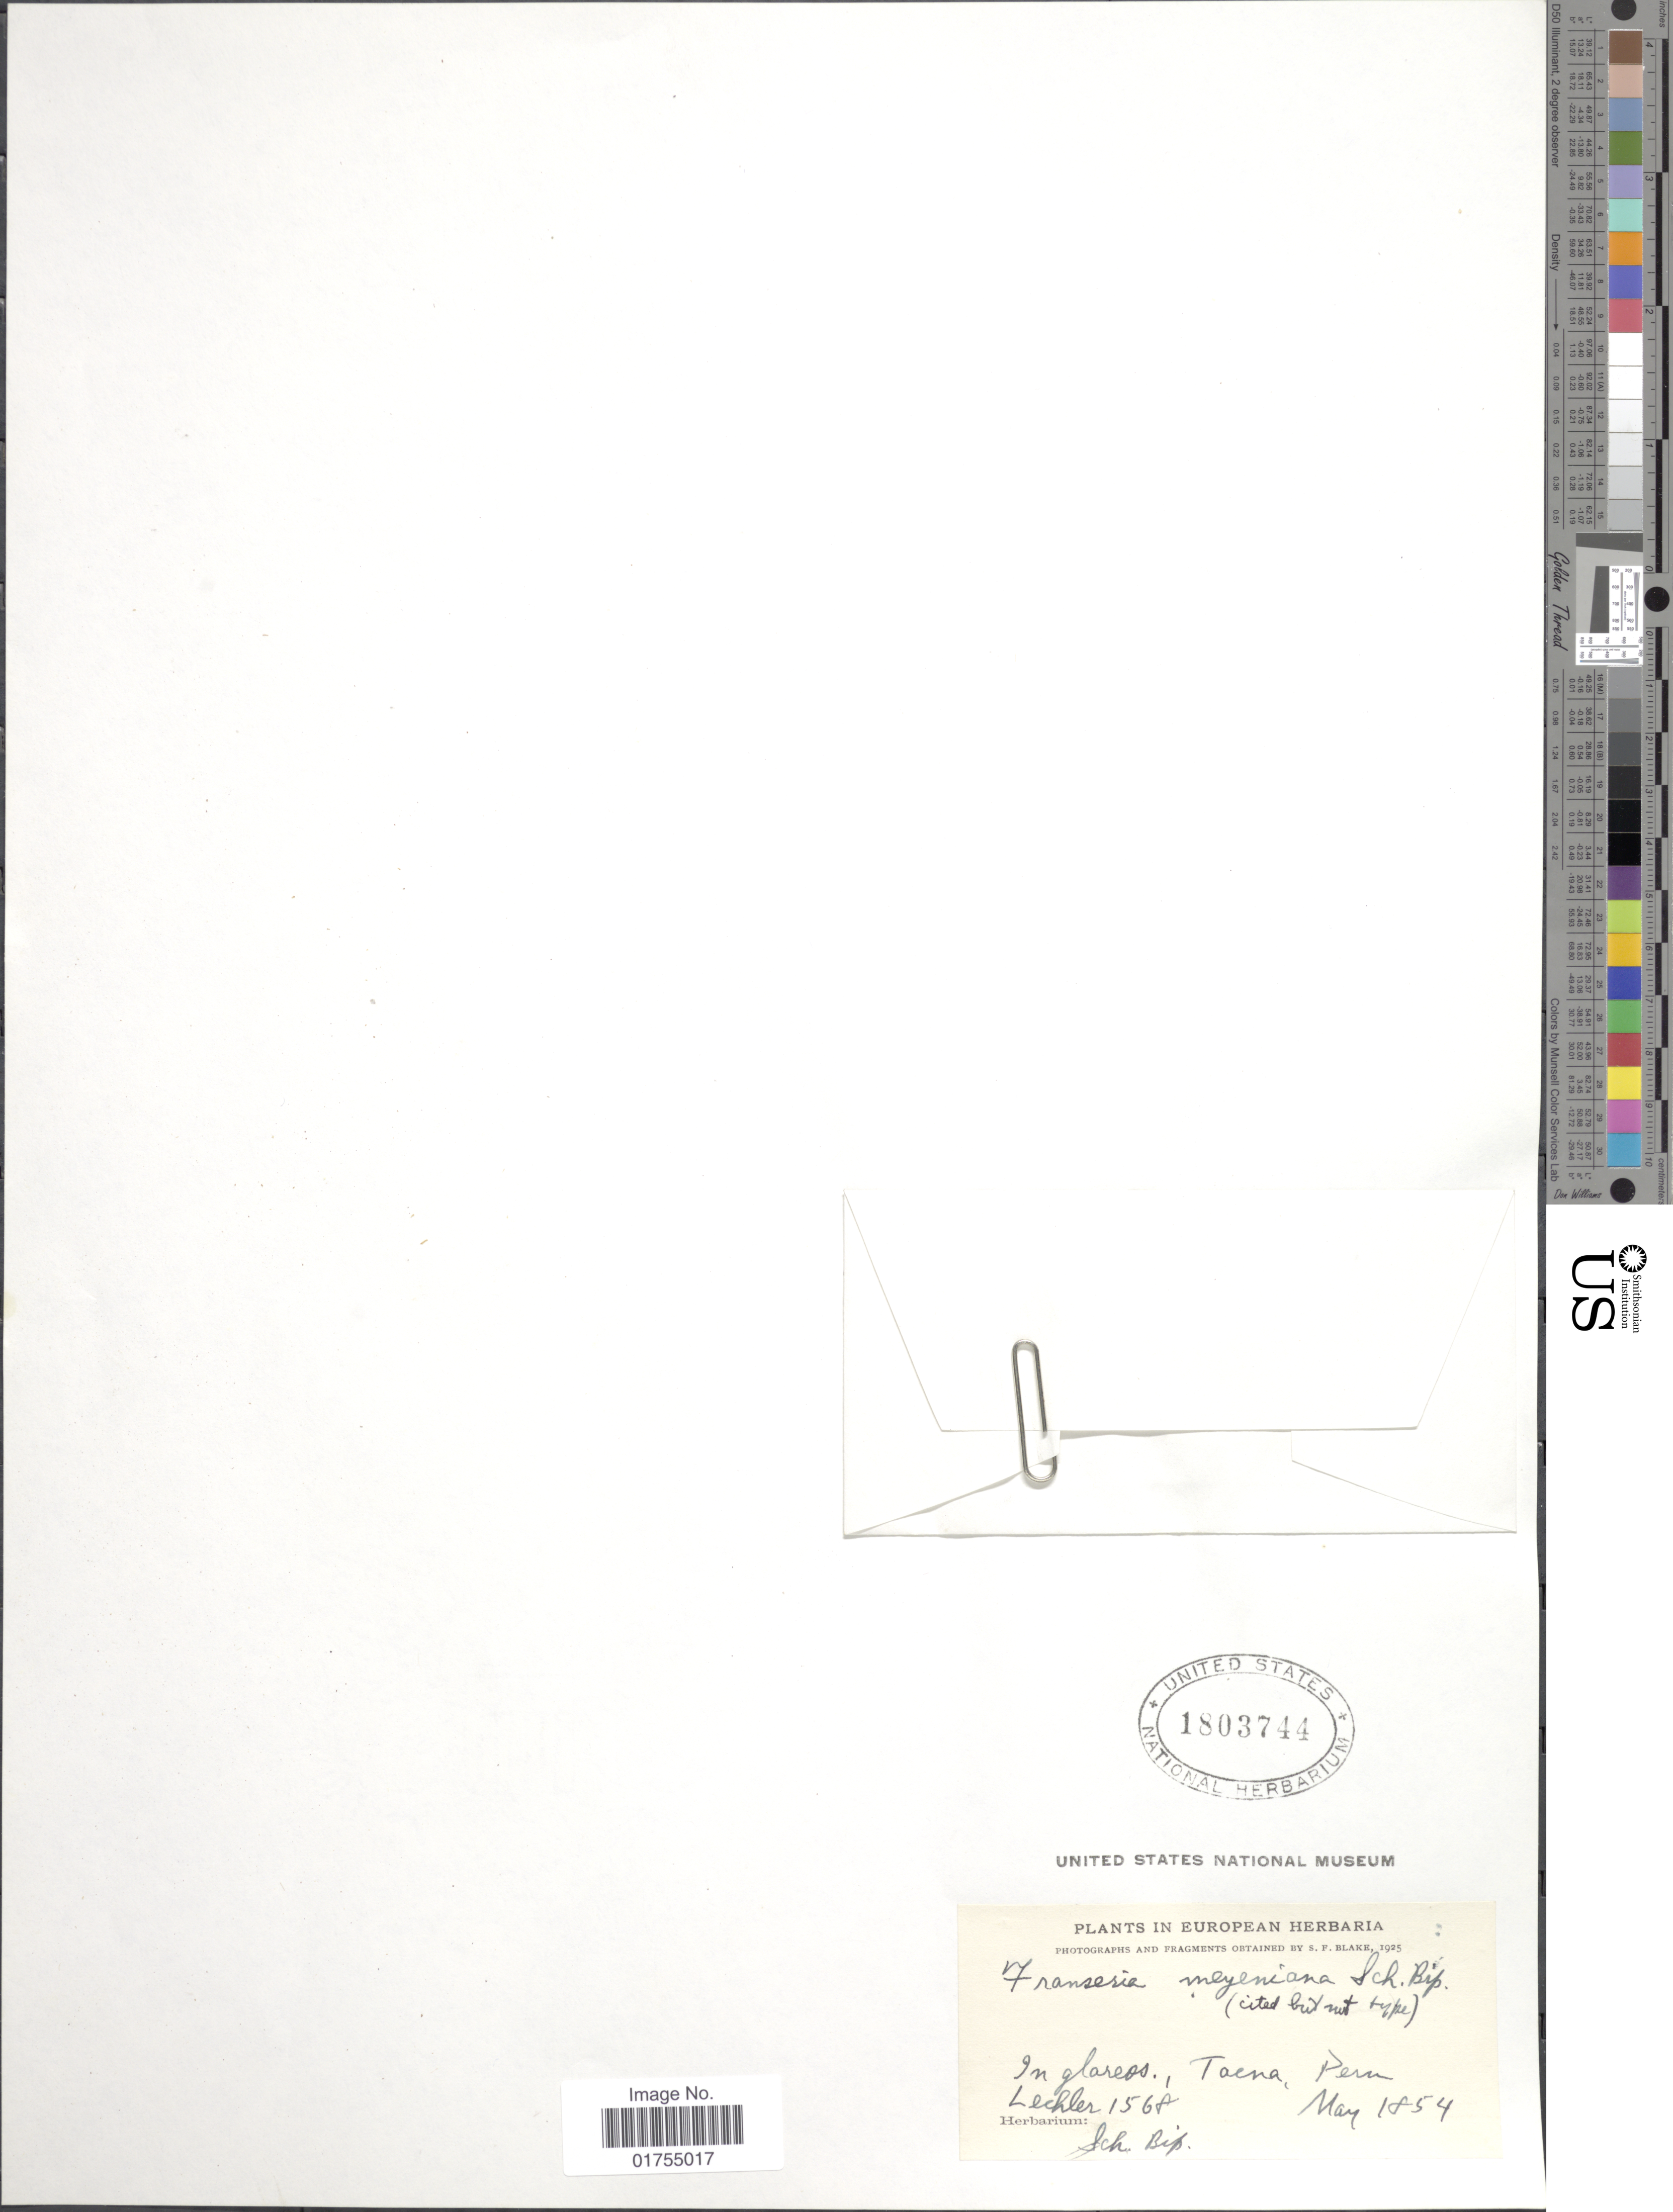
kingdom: Plantae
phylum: Tracheophyta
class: Magnoliopsida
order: Asterales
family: Asteraceae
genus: Franseria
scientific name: Franseria meyeniana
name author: Sch. Bip.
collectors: -. Lechler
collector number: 1568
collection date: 1854-05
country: Peru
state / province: Tacna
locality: In glareos, Tacna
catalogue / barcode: US 1803744